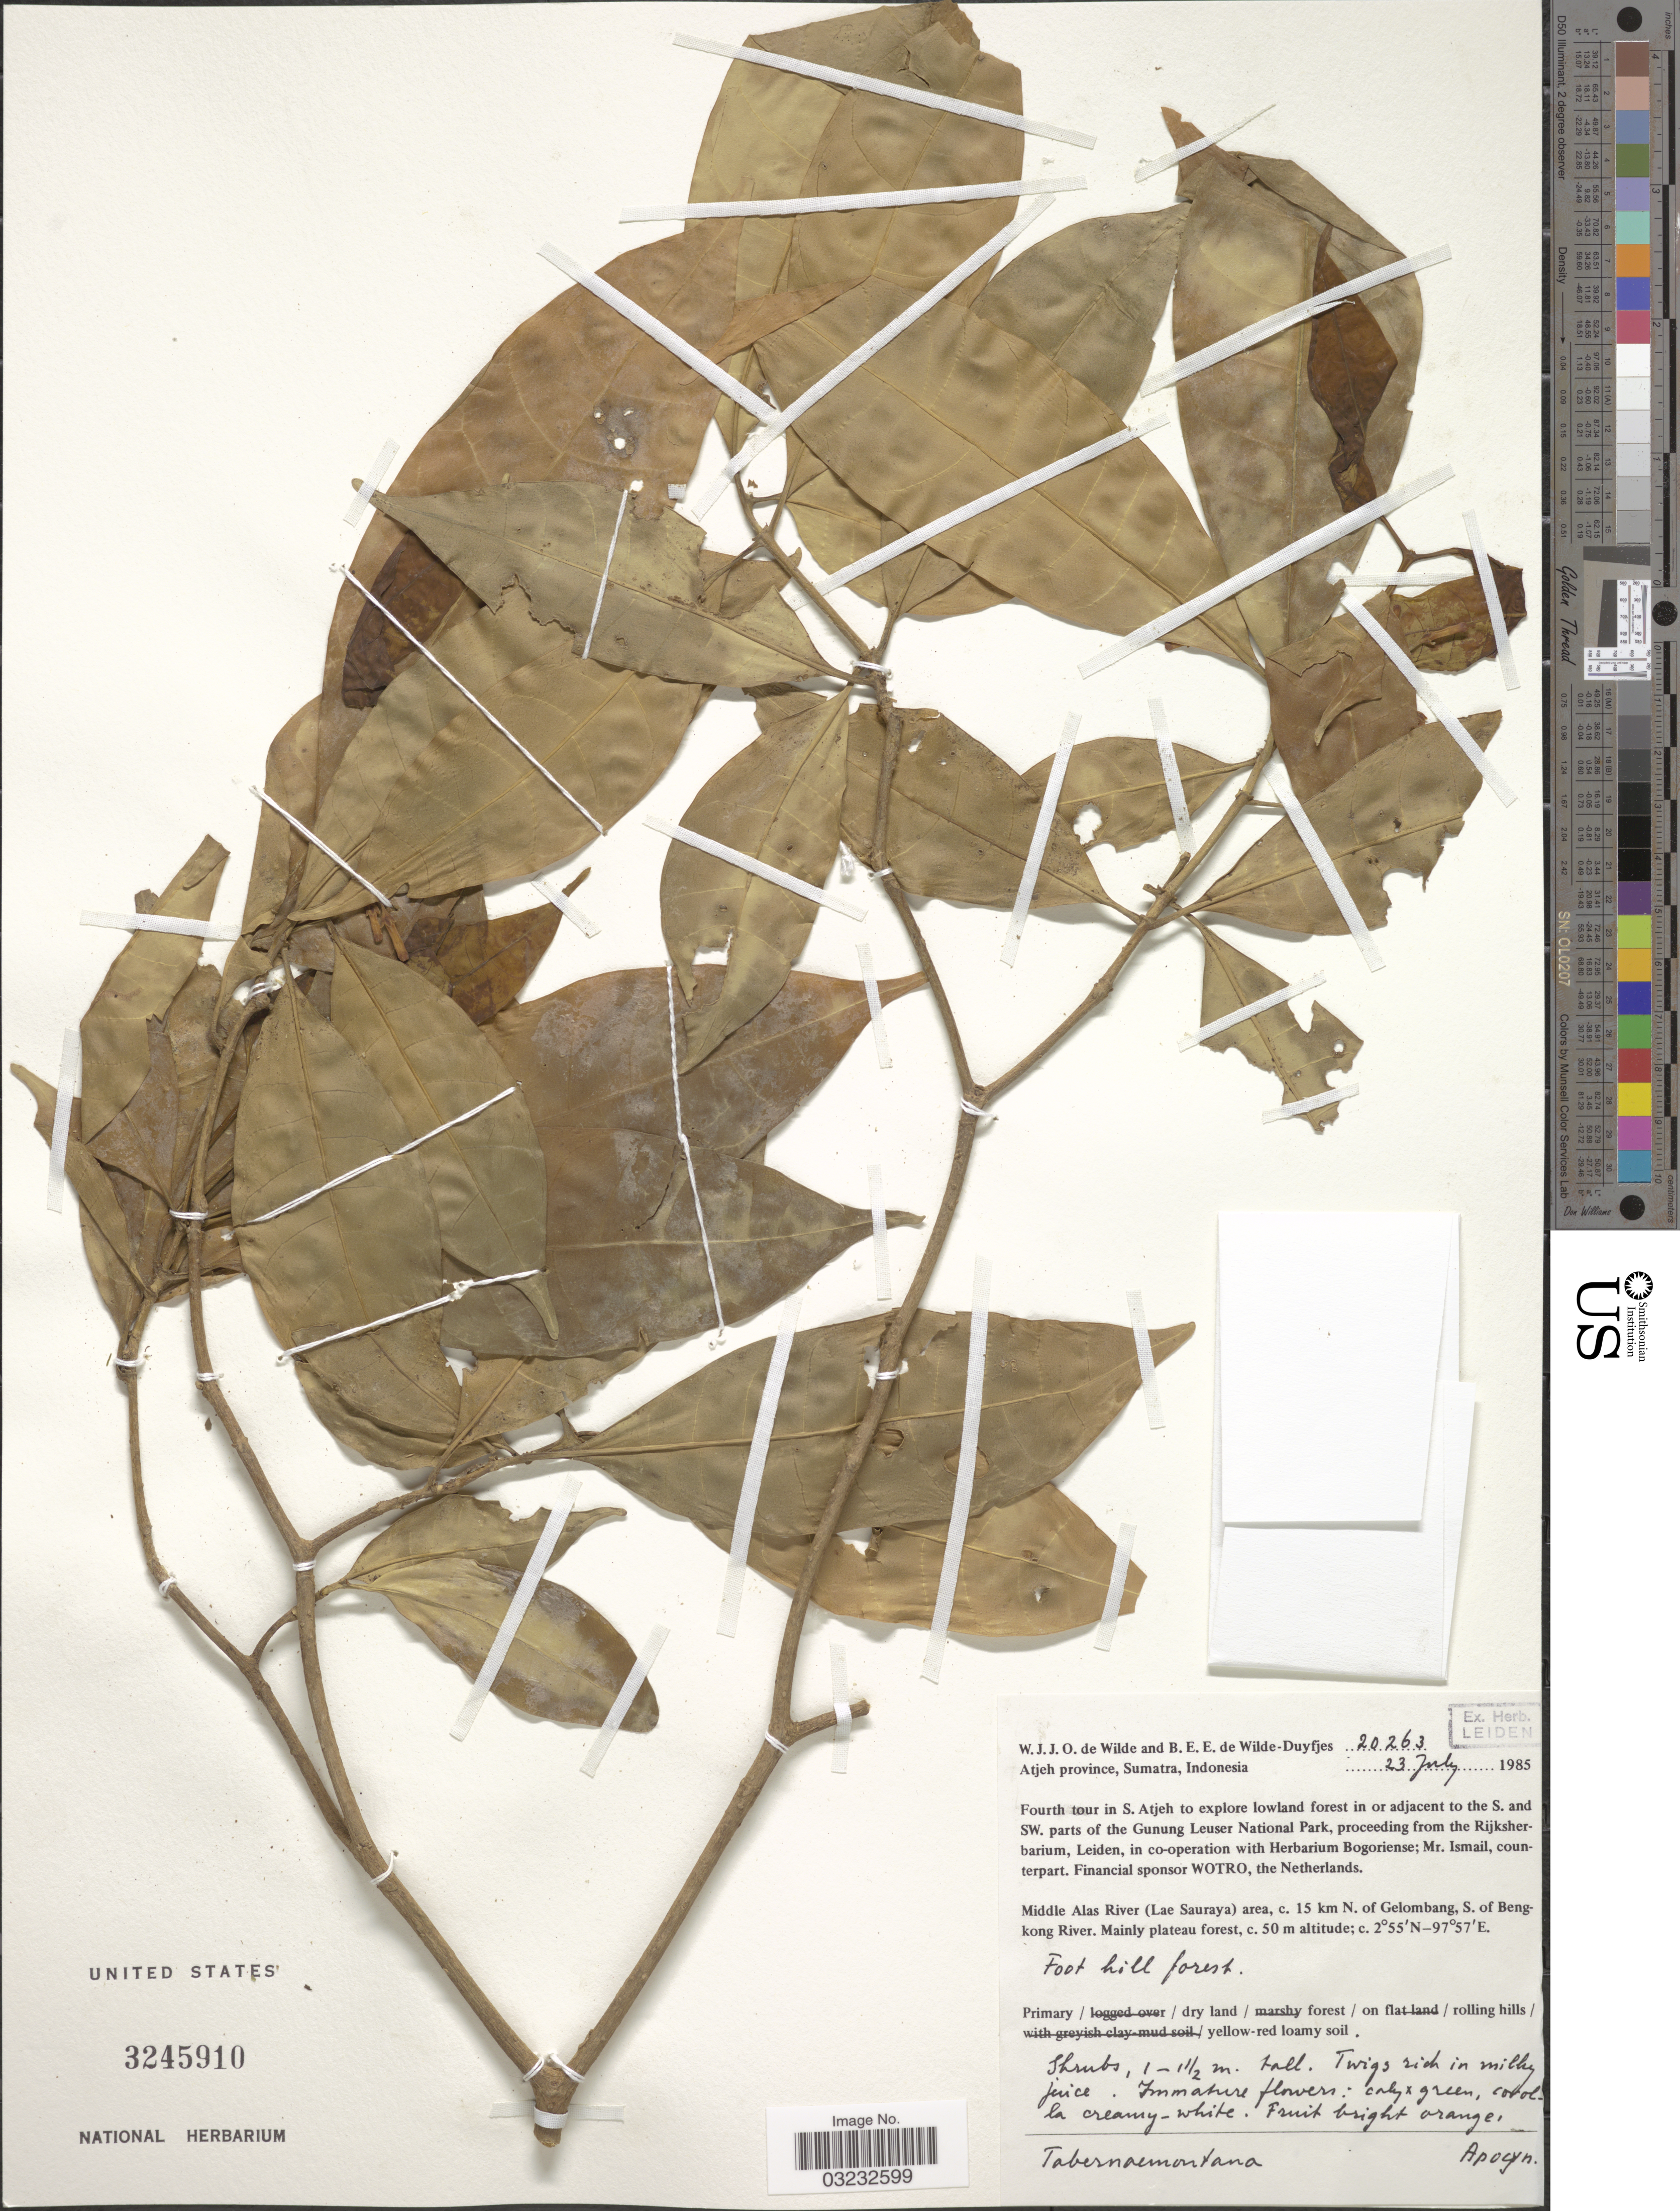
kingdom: Plantae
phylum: Tracheophyta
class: Magnoliopsida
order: Gentianales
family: Apocynaceae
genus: Tabernaemontana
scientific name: Tabernaemontana sp.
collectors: W. J. de Wilde & B. E. de Wilde-Duyfjes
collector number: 20263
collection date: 1985-07-23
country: Indonesia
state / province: Sumatra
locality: Atjeh province, Fourth tour in S. Atjeh to explore lowland forest in or adjacent to the S. and SW. parts of the Gunung Leuser National Park. Middle Alas River (Lae Sauraya) area, c. 15 km N. of Gelombang, S. of Bengkong River. Mainly plateau forest.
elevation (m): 50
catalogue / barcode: US 3245910